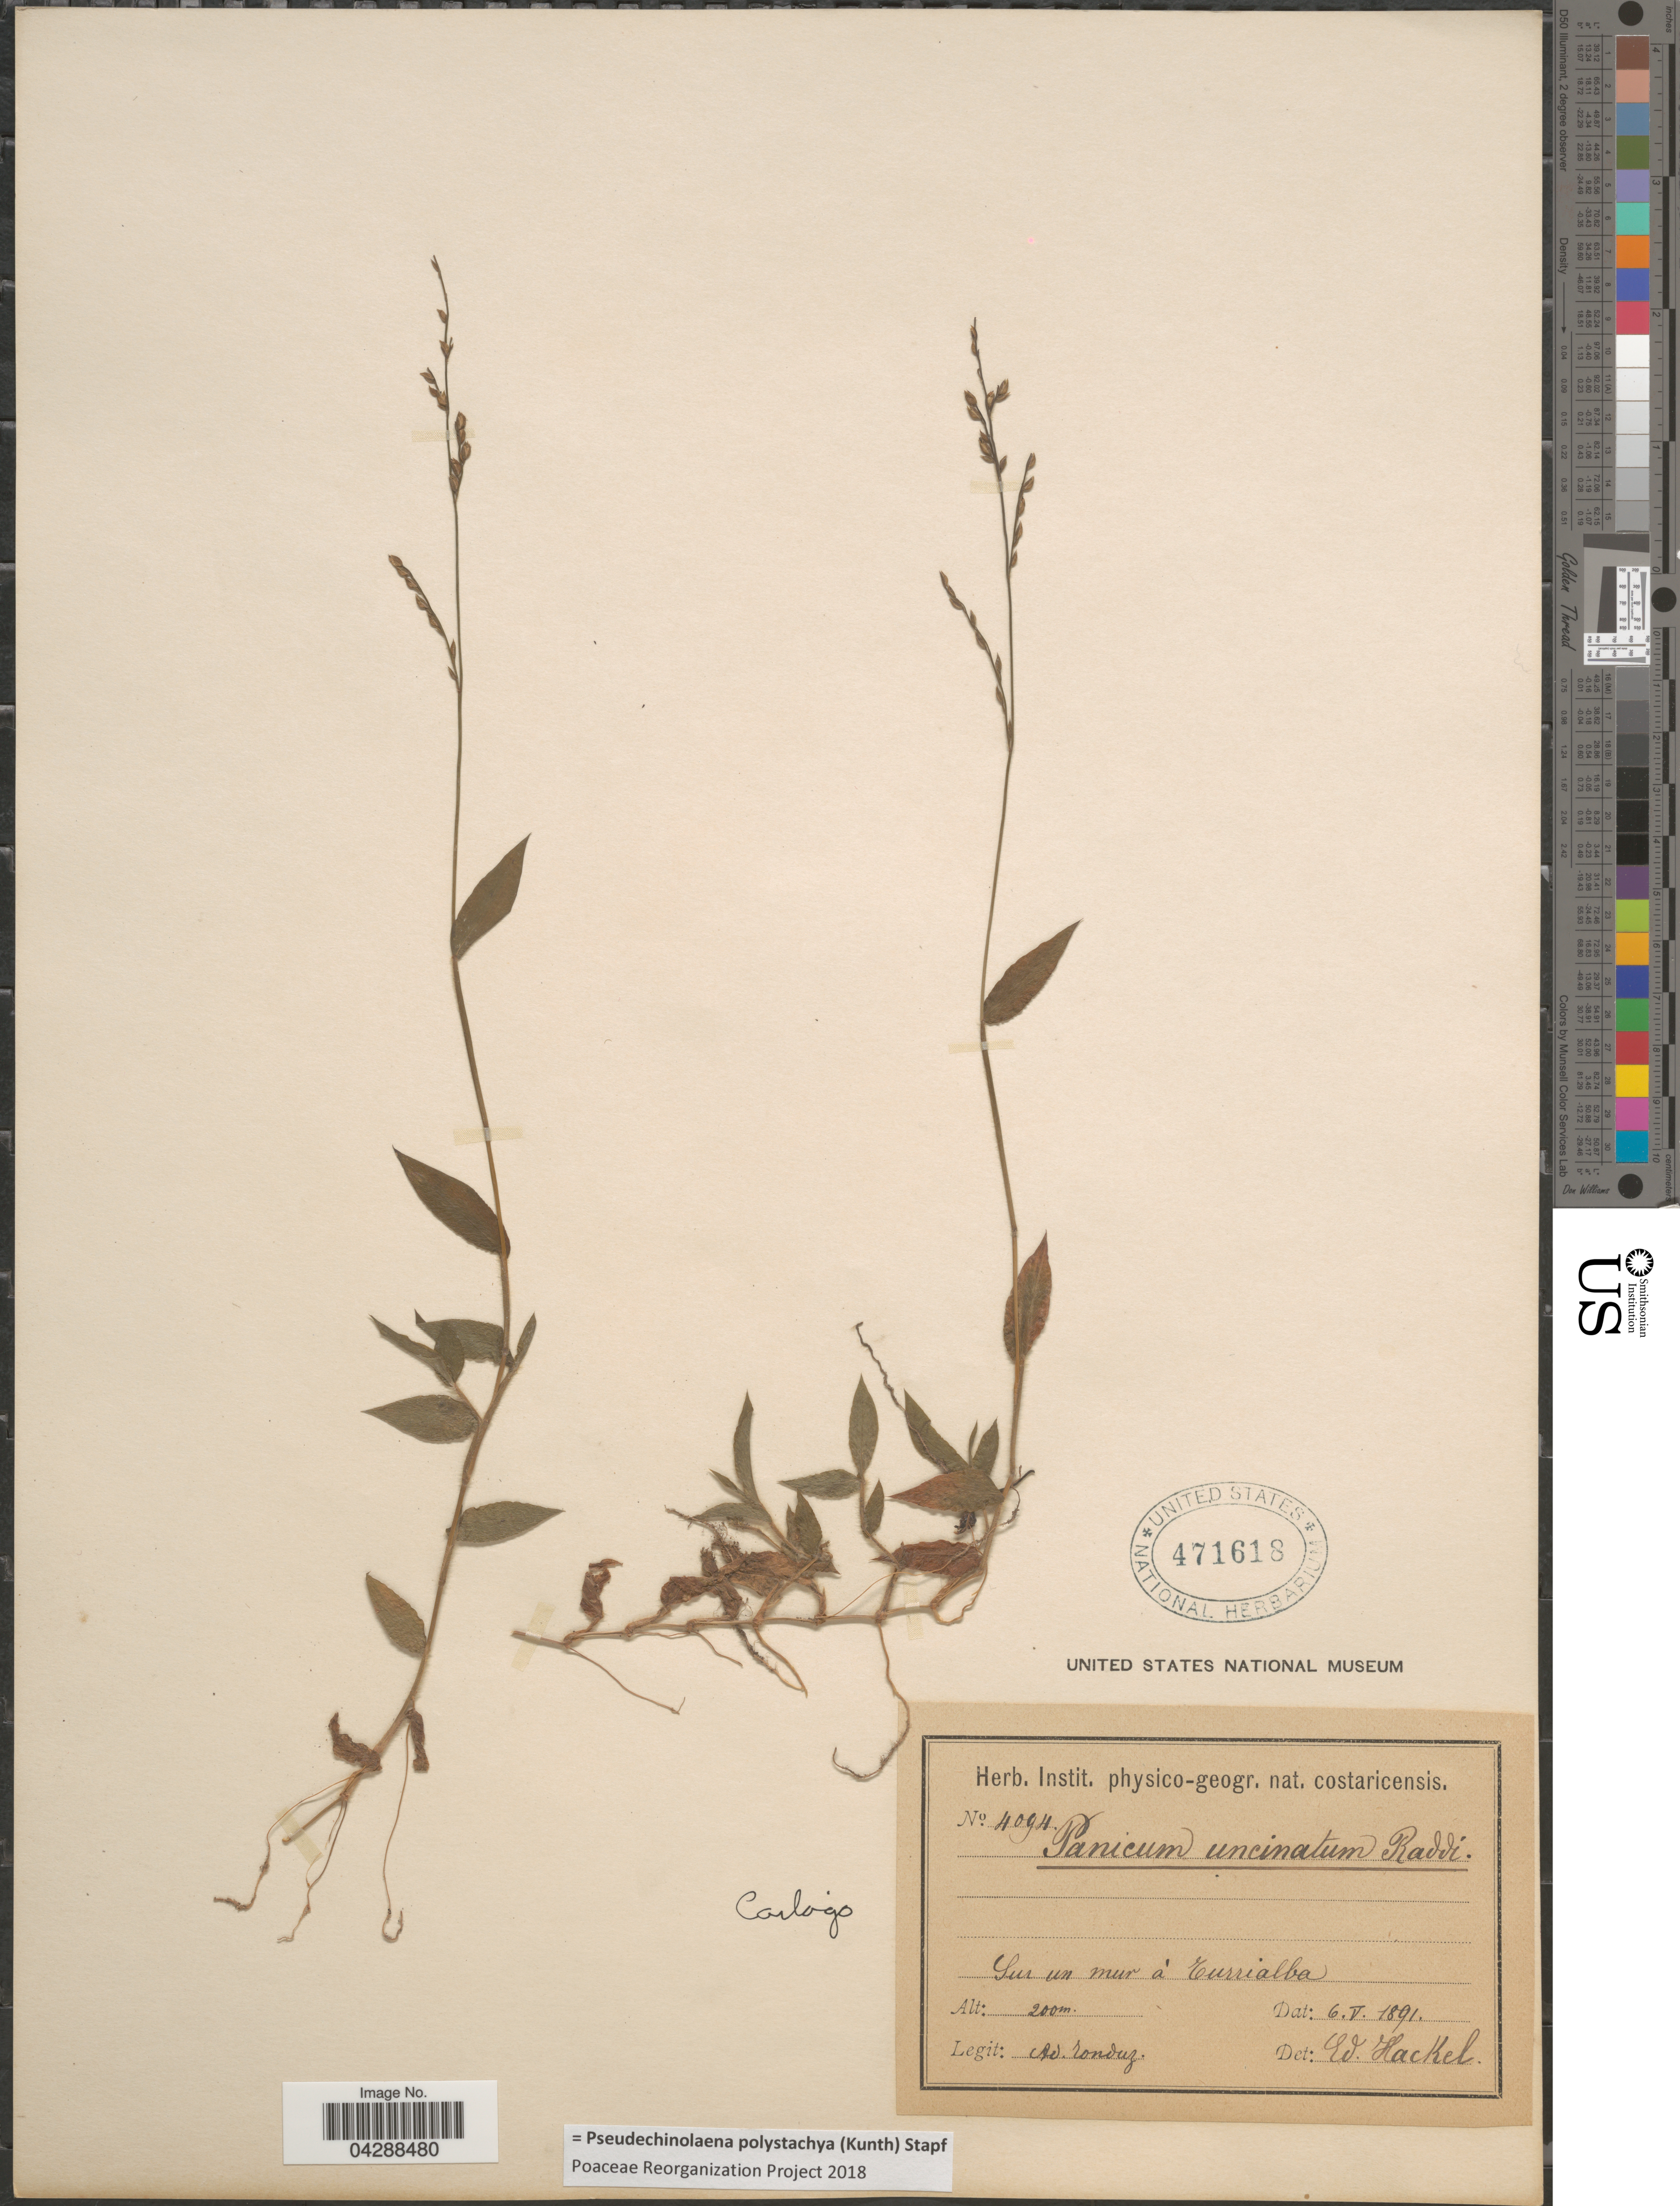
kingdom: Plantae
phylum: Tracheophyta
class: Liliopsida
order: Poales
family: Poaceae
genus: Pseudechinolaena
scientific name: Pseudechinolaena polystachya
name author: (Kunth) Stapf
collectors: A. Tonduz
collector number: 4094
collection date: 1891-05-06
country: Costa Rica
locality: Sur un mur á Turrialba.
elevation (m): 200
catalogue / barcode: US 471618